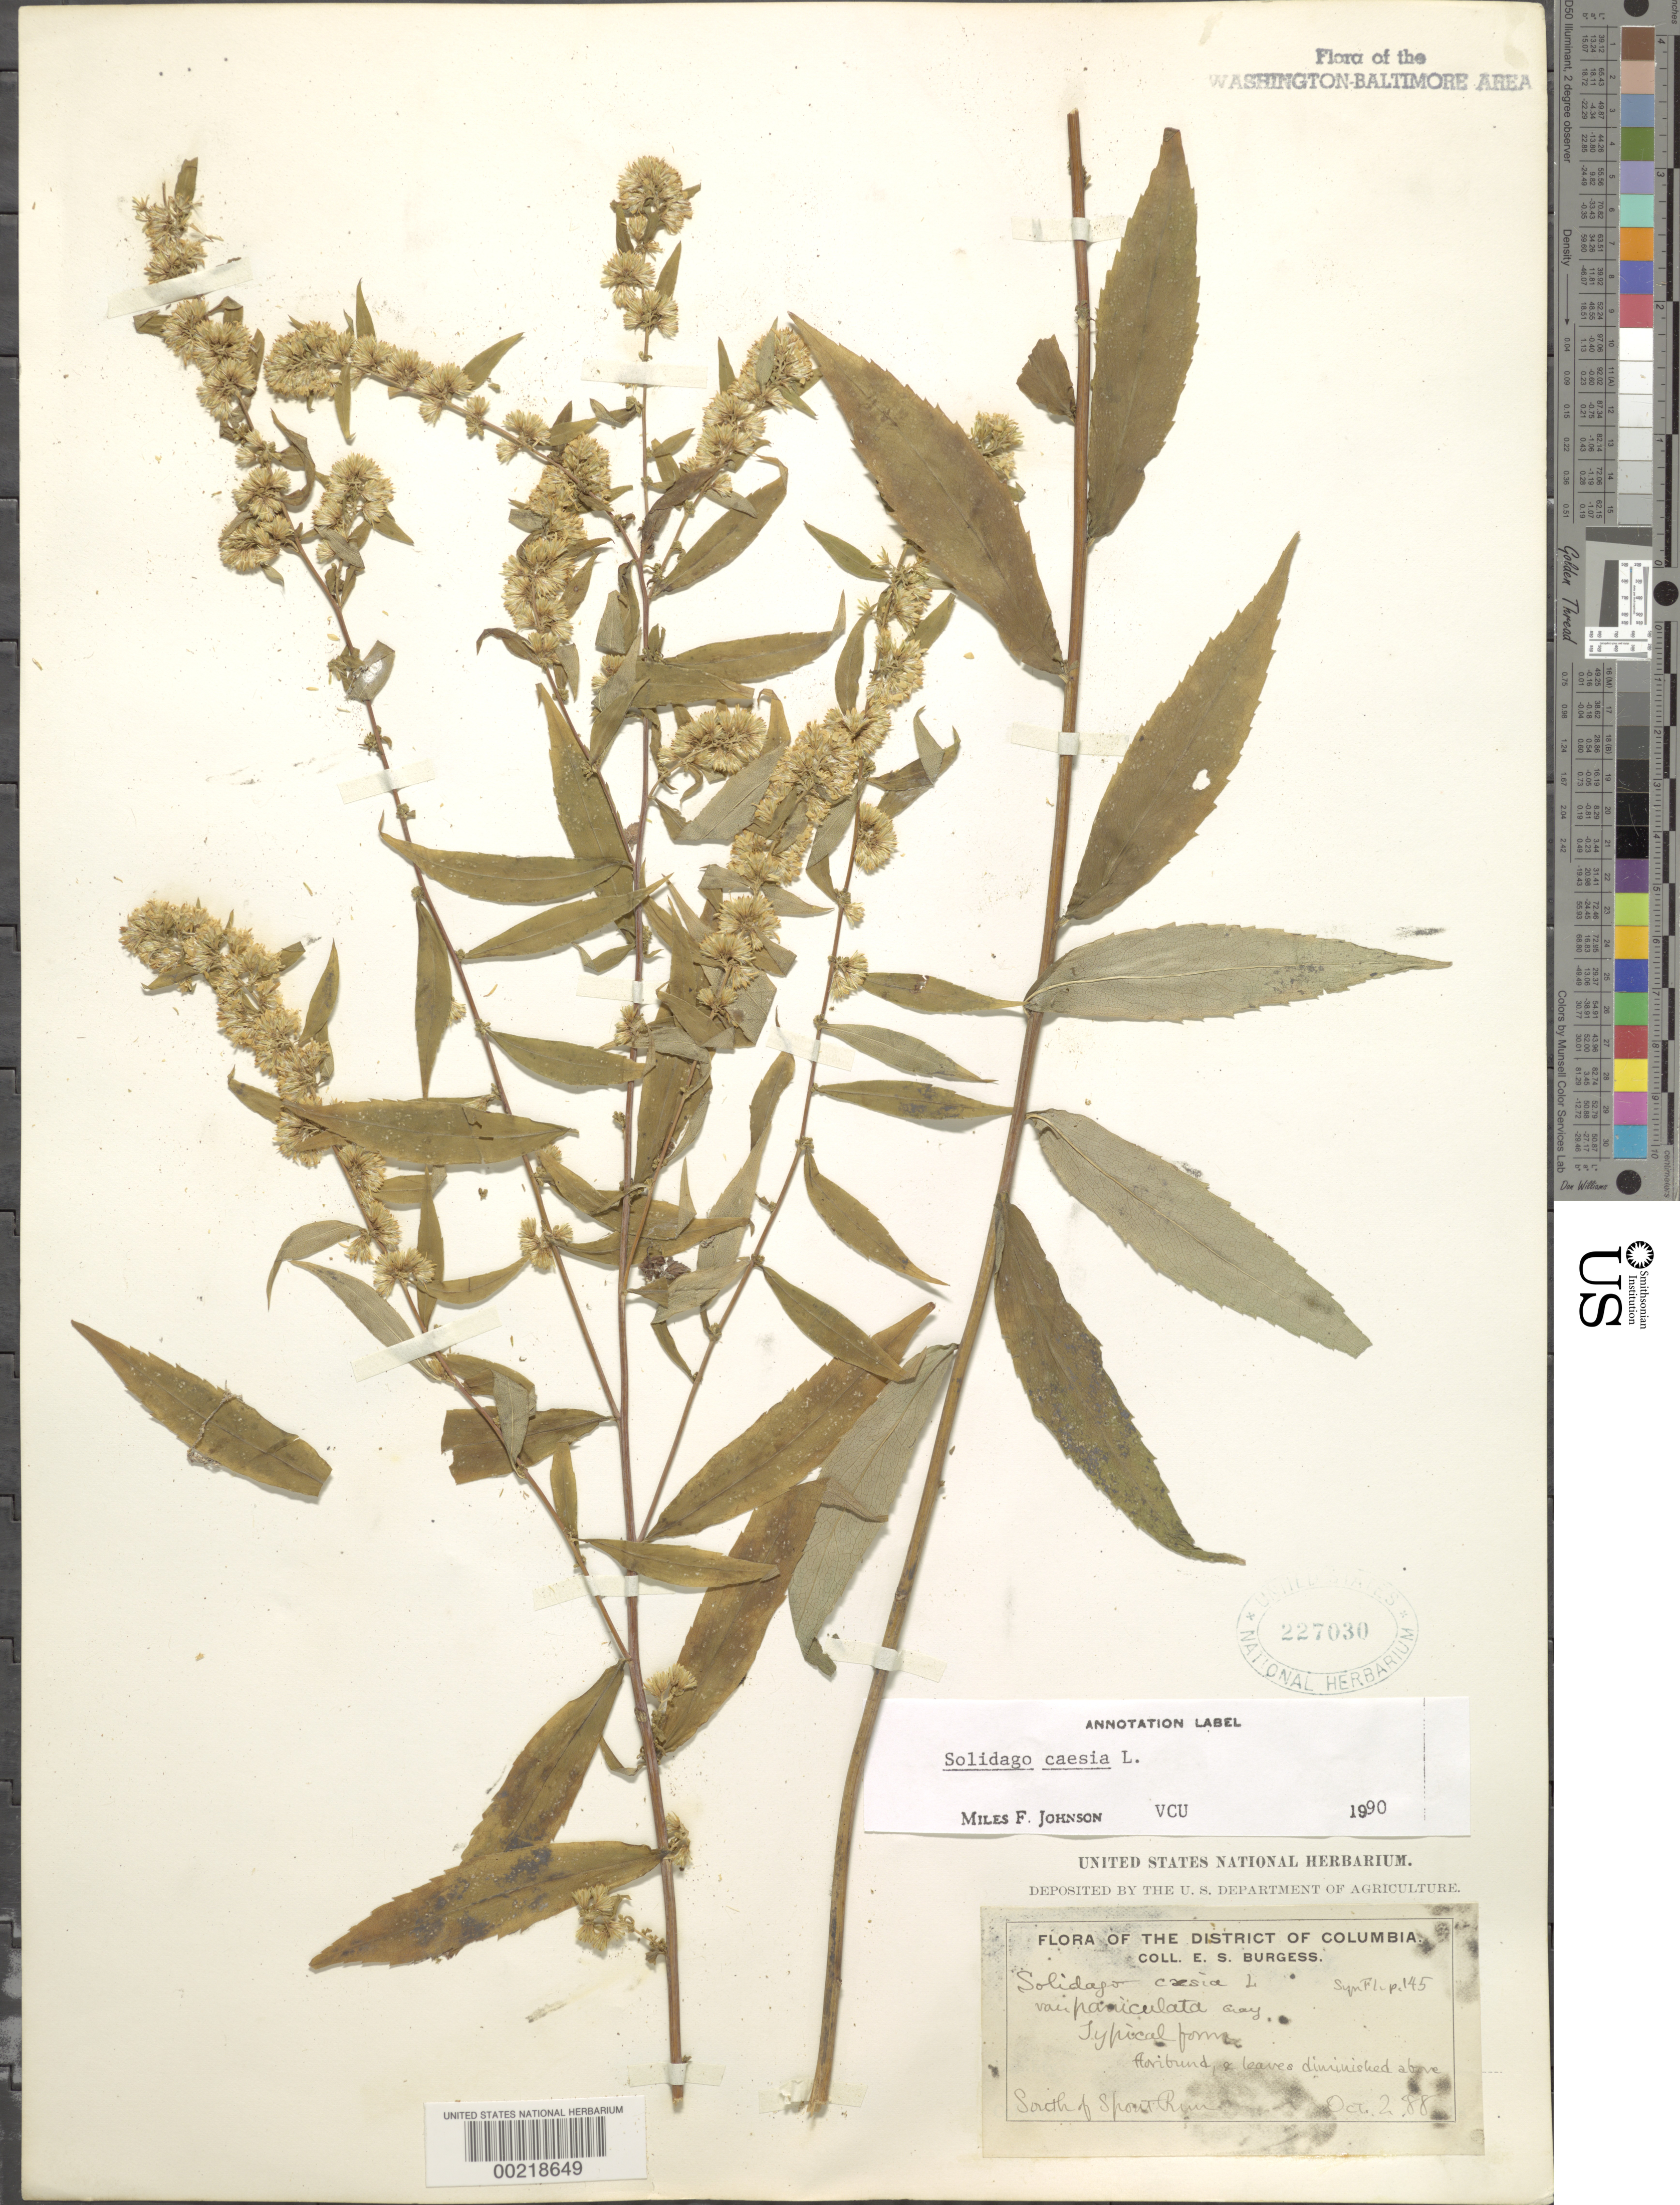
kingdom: Plantae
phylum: Tracheophyta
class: Magnoliopsida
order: Asterales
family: Asteraceae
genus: Solidago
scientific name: Solidago caesia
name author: L.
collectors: E. Burgess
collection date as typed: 02 Oct 1888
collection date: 1888-10-02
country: United States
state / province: Virginia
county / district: Fairfax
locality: South of Spout Run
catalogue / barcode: US 227030